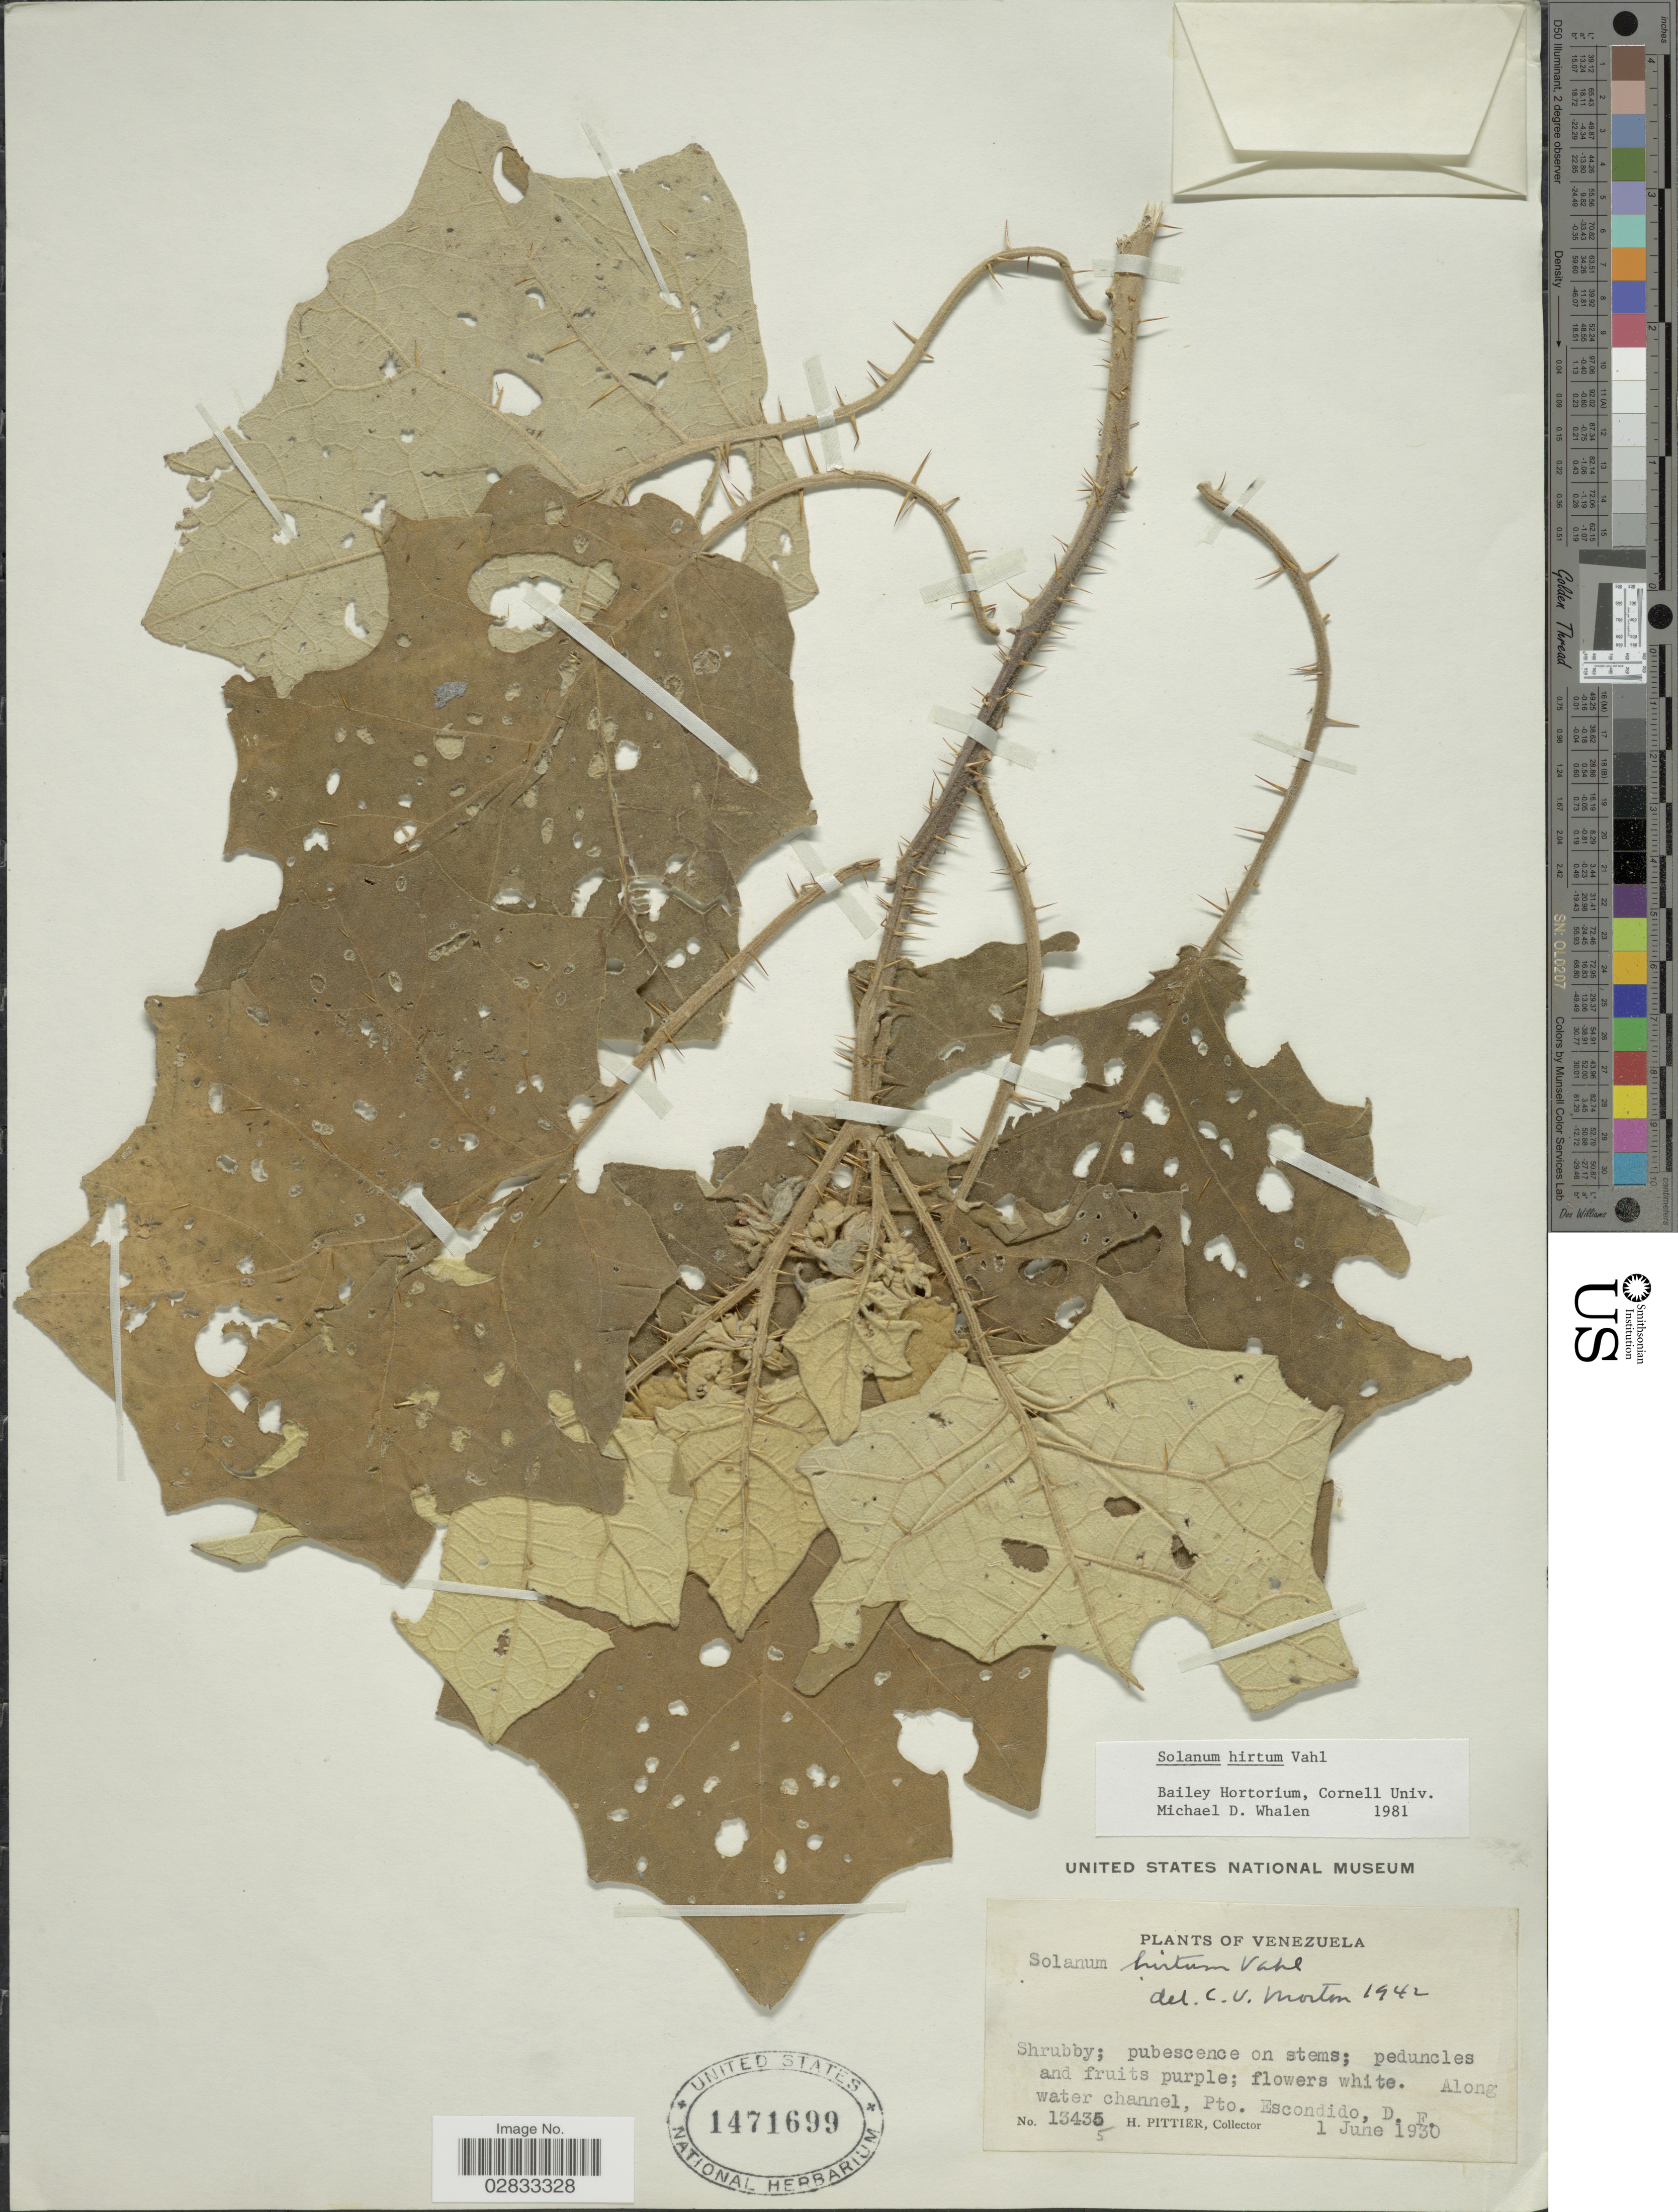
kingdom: Plantae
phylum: Tracheophyta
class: Magnoliopsida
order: Solanales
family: Solanaceae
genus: Solanum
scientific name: Solanum hirtum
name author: Vahl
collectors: H. F. Pittier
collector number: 13435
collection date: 1930-06-01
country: Venezuela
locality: Along water channel, Pto. Escondido, D.F.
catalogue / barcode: US 1471699